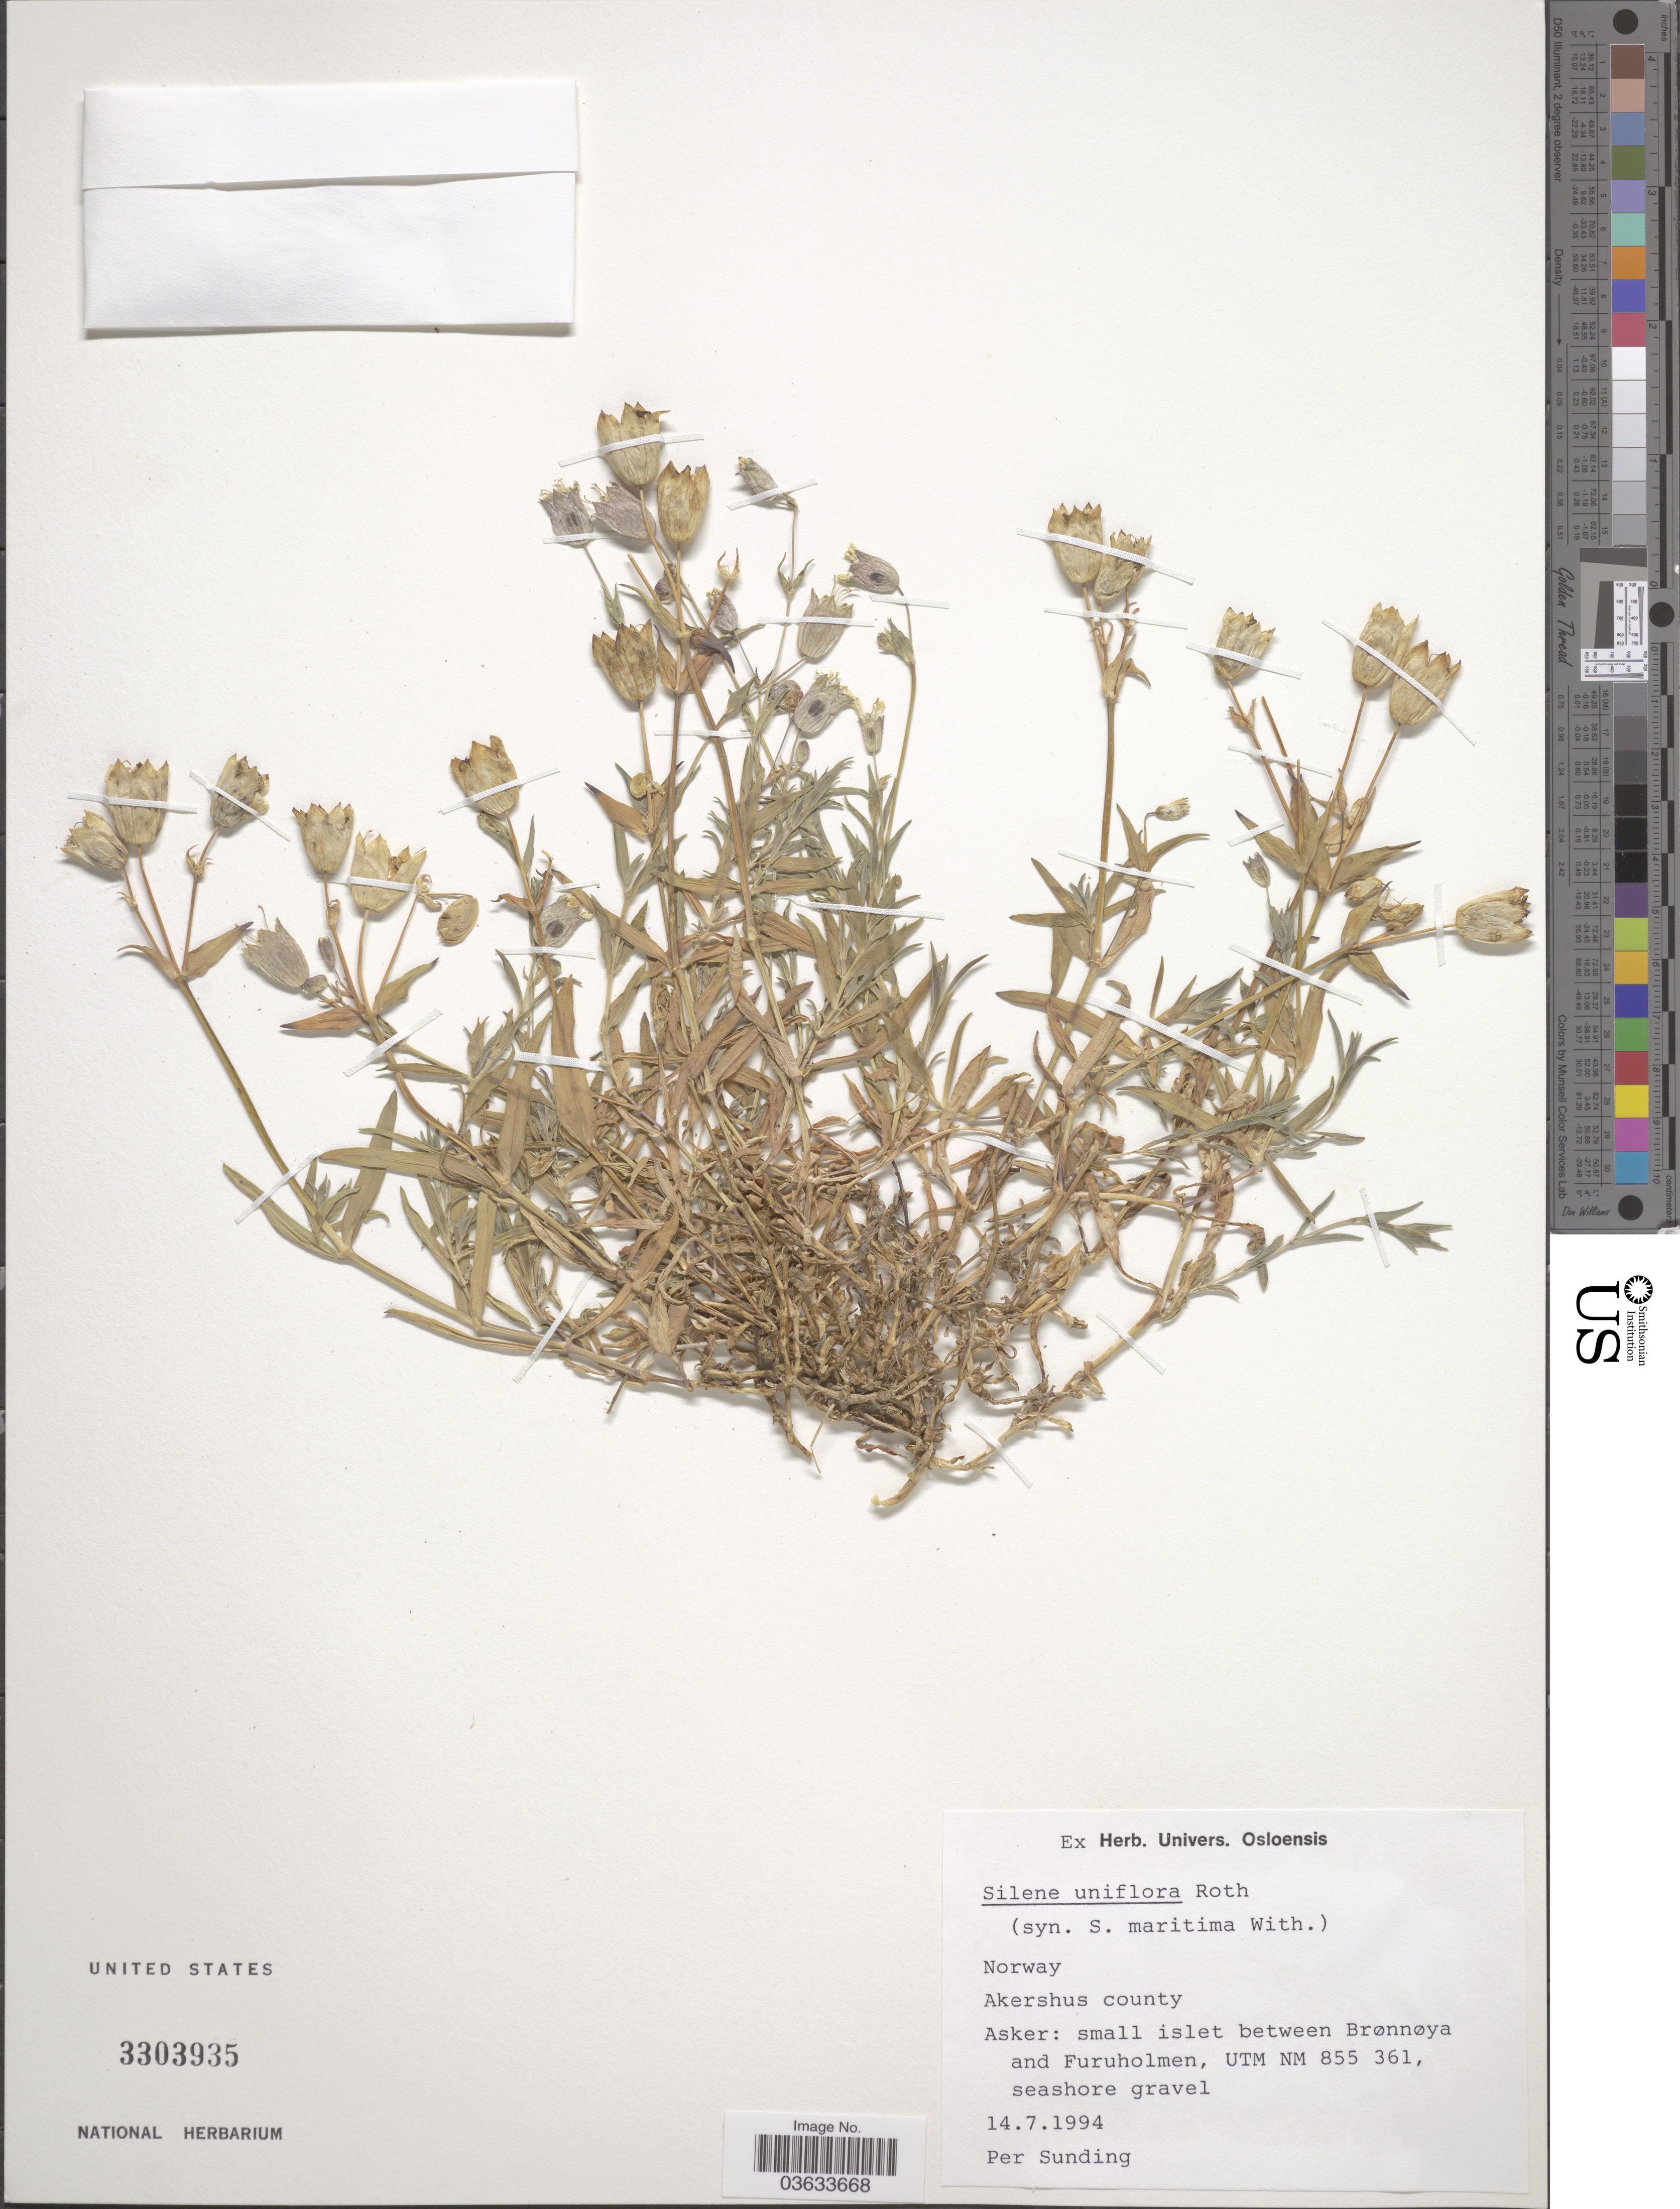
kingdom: Plantae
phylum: Tracheophyta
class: Magnoliopsida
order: Caryophyllales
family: Caryophyllaceae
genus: Silene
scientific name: Silene uniflora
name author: Roth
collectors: P. O. Sunding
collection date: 1994-07-14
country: Norway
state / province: Akershus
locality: Akershus county. Asker: small islet between Brønnøya and Furuholmen, UTM NM 855 361, seashore gravel.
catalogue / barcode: US 3303935